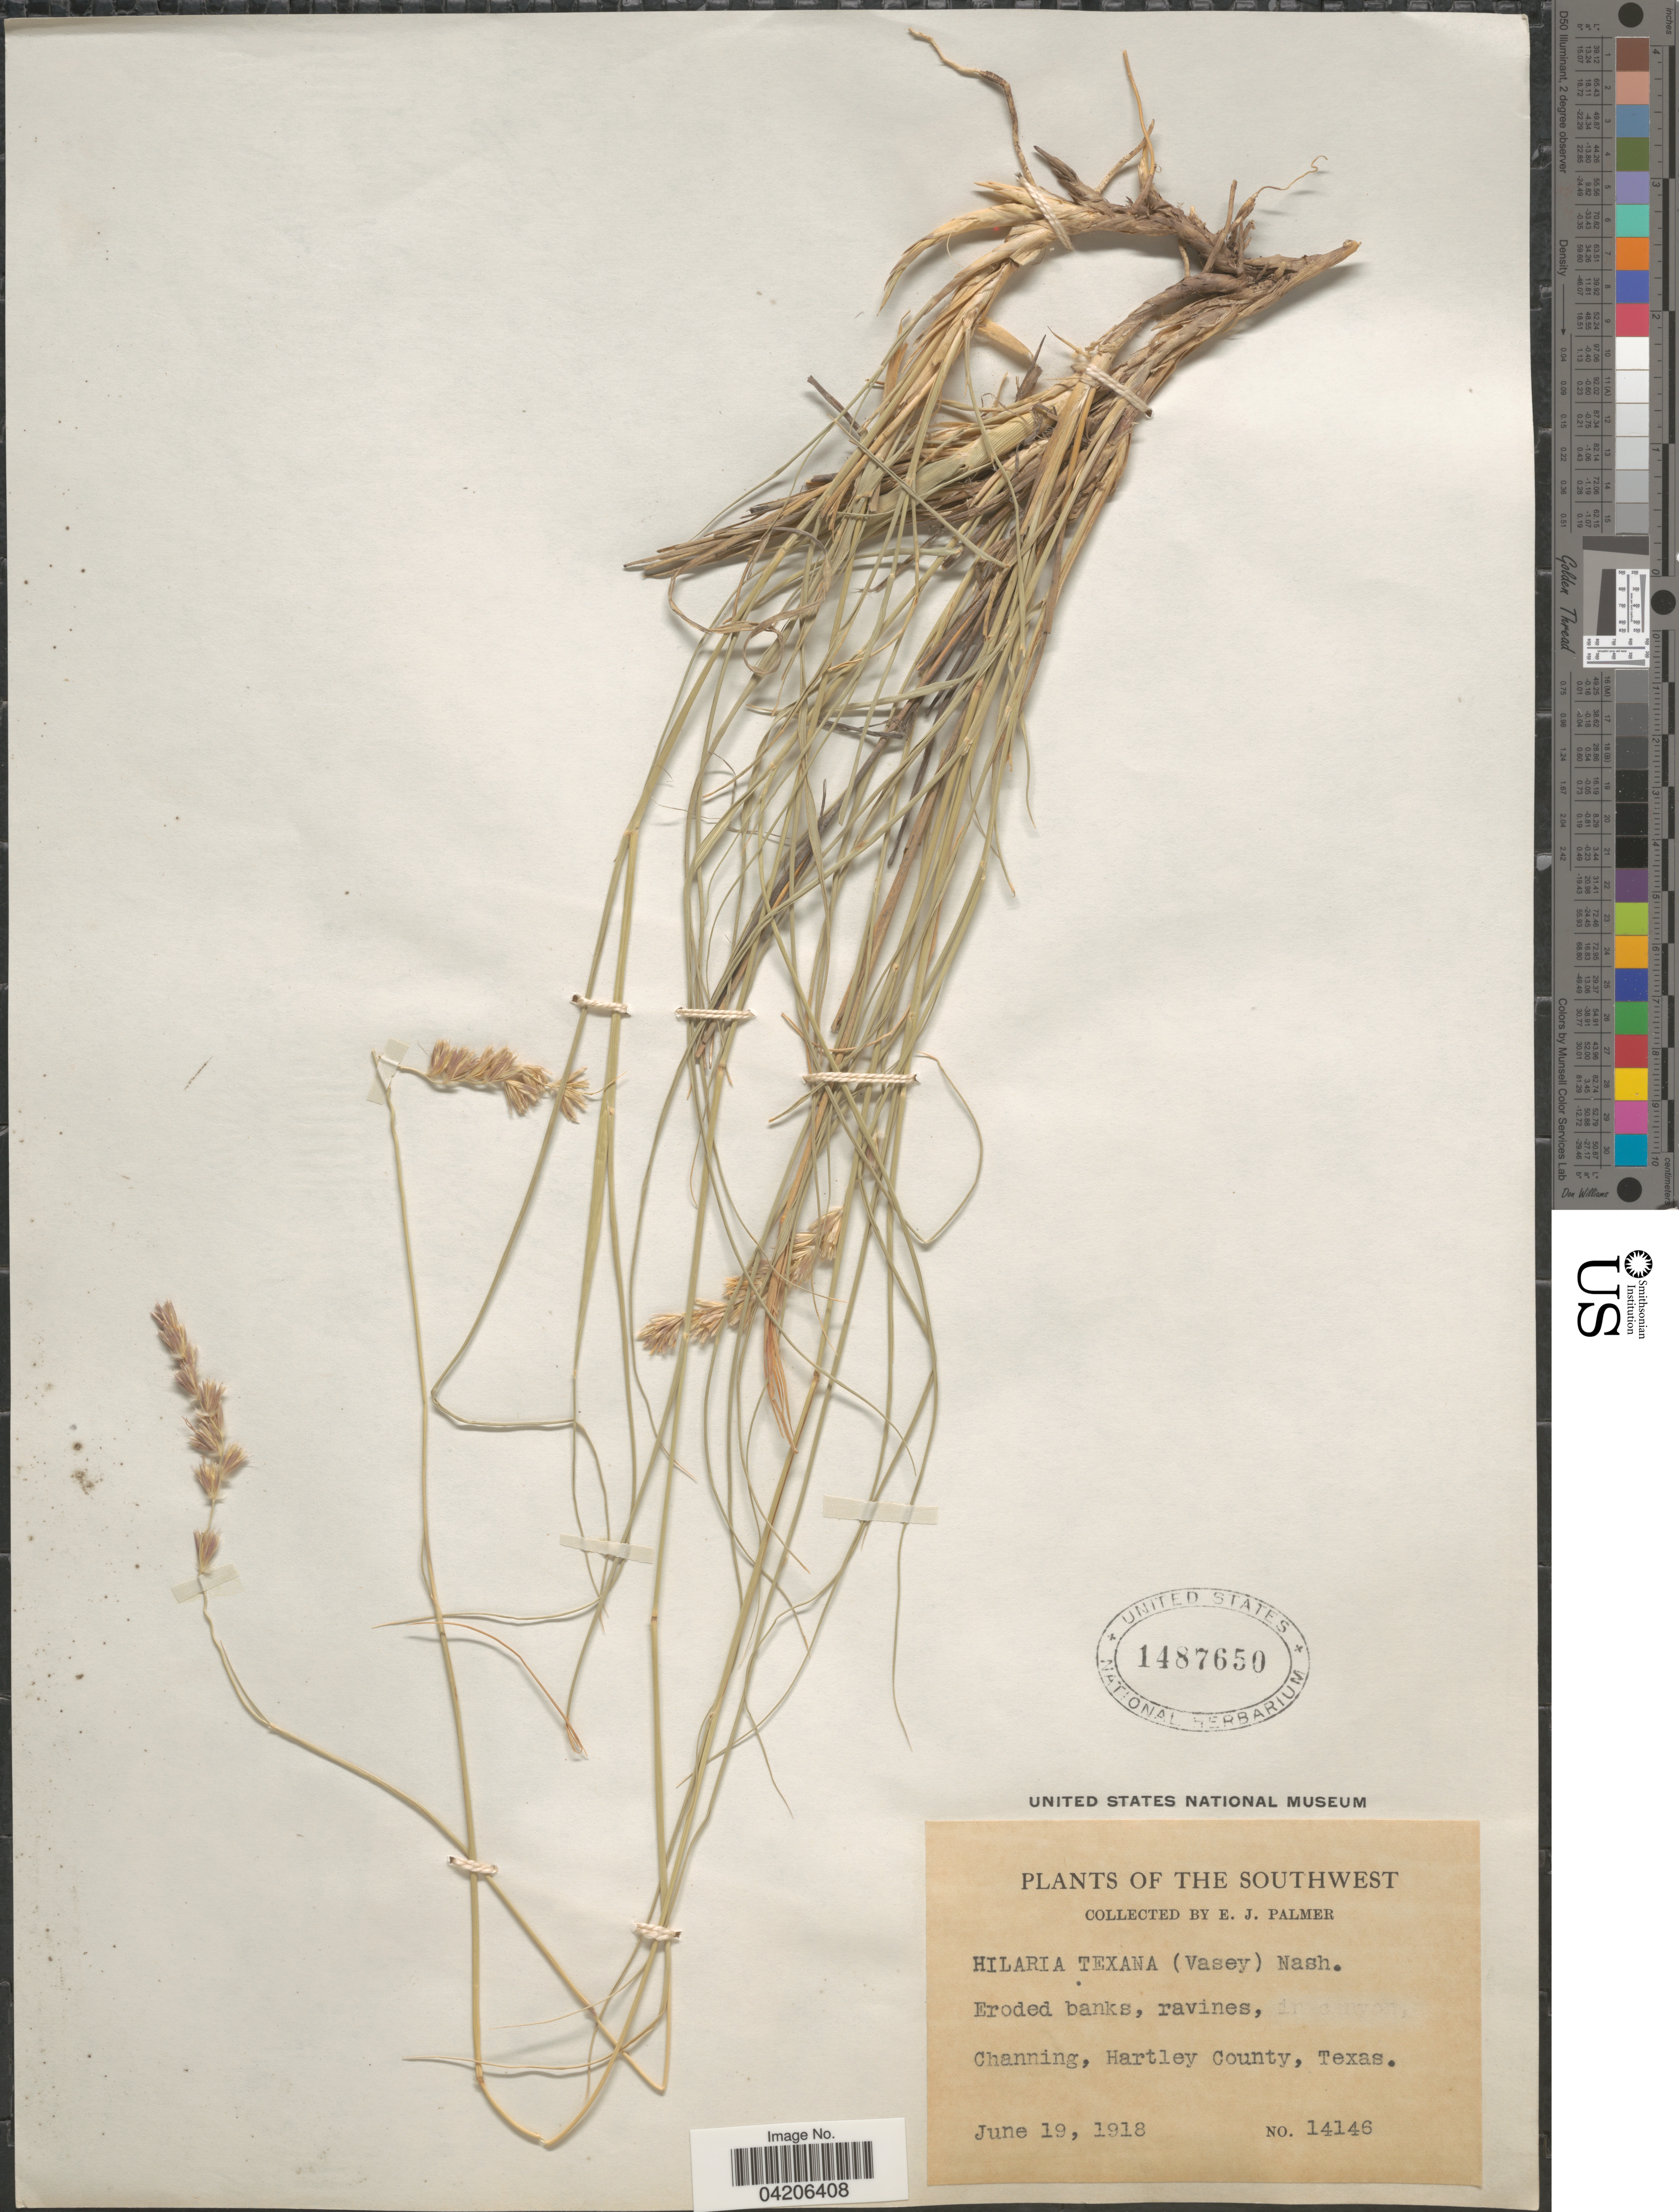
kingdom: Plantae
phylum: Tracheophyta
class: Liliopsida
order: Poales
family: Poaceae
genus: Hilaria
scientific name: Hilaria sp.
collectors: E. J. Palmer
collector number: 14146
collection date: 1918-06-19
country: United States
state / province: Texas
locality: The Southwest. Ravines, Channing, Hartley County.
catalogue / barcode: US 1487650